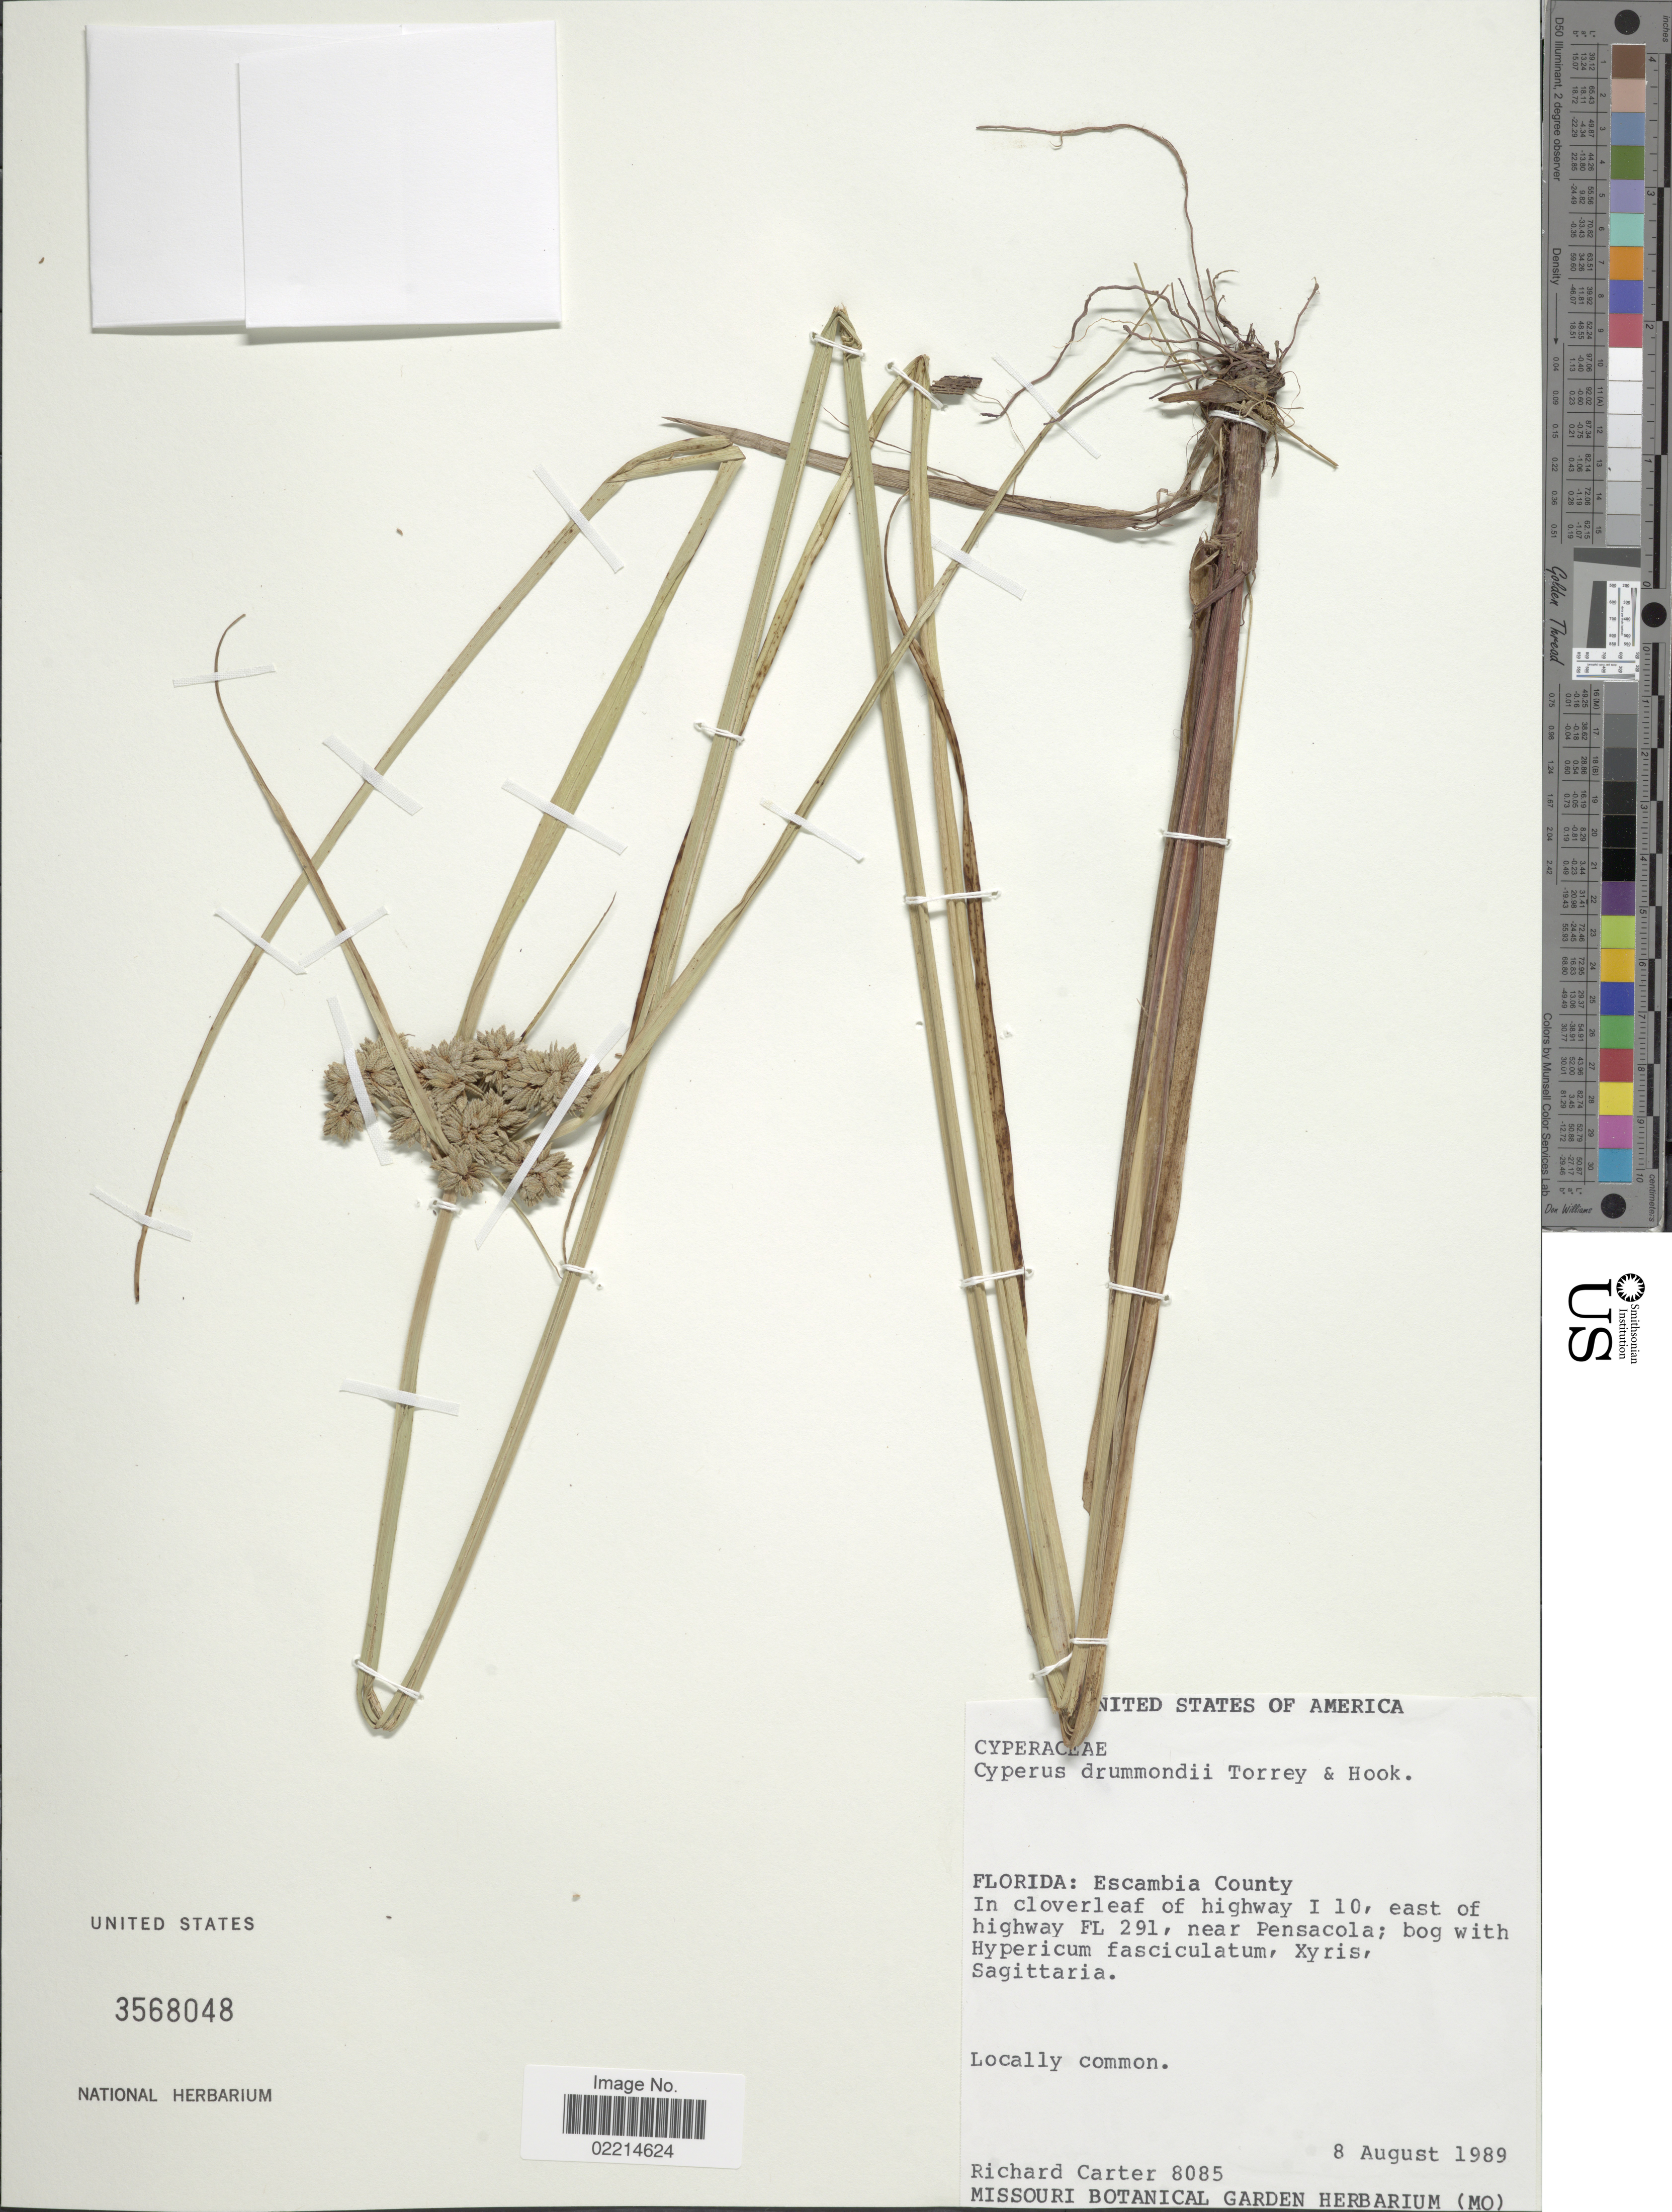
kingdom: Plantae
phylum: Tracheophyta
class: Liliopsida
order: Poales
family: Cyperaceae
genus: Cyperus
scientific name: Cyperus drummondii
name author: Torr. & Hook.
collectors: R. Carter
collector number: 8085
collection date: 1989-08-08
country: United States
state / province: Florida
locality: Escambia County. In cloverleaf of highway I 10, east of highway FL 291, near Pensacola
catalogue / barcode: US 3568048